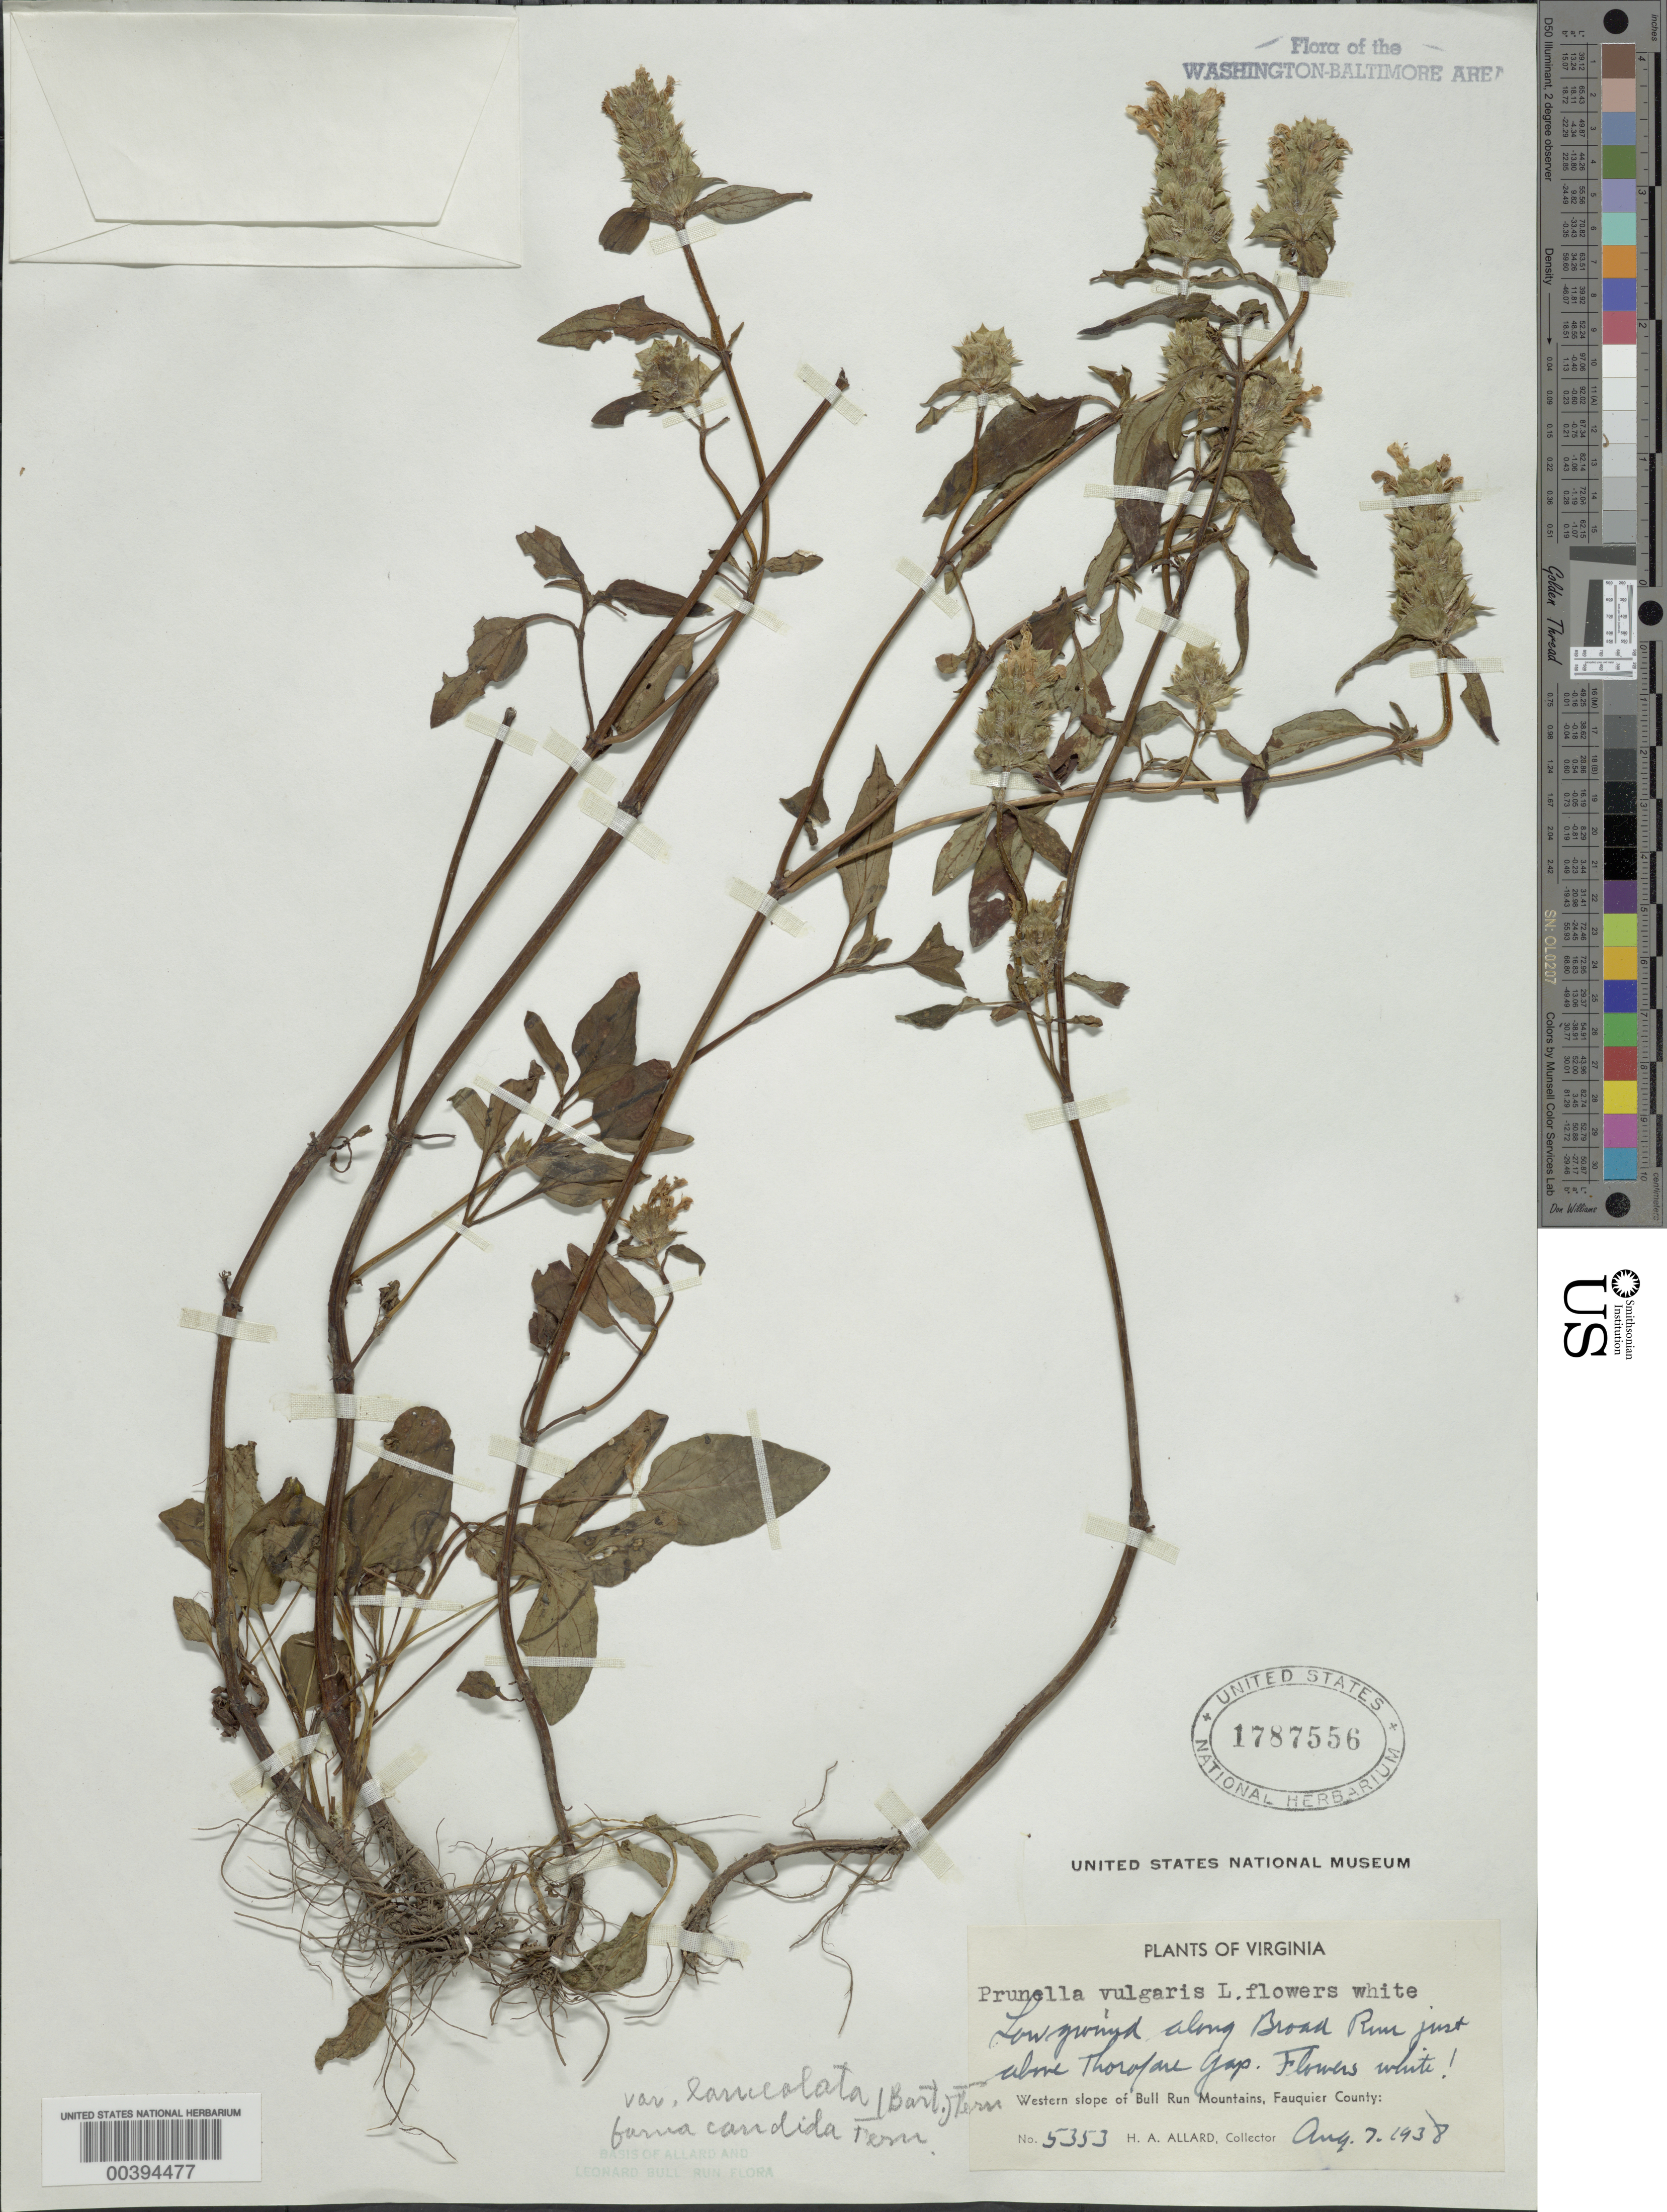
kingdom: Plantae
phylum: Tracheophyta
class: Magnoliopsida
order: Lamiales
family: Lamiaceae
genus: Prunella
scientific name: Prunella vulgaris var. lanceolata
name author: (W.P.C. Barton) Fernald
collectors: H. A. Allard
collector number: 5353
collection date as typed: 07 Aug 1938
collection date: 1938-08-07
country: United States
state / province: Virginia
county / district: Fauquier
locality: Broad Run near Thorofare Gap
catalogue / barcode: US 1787556